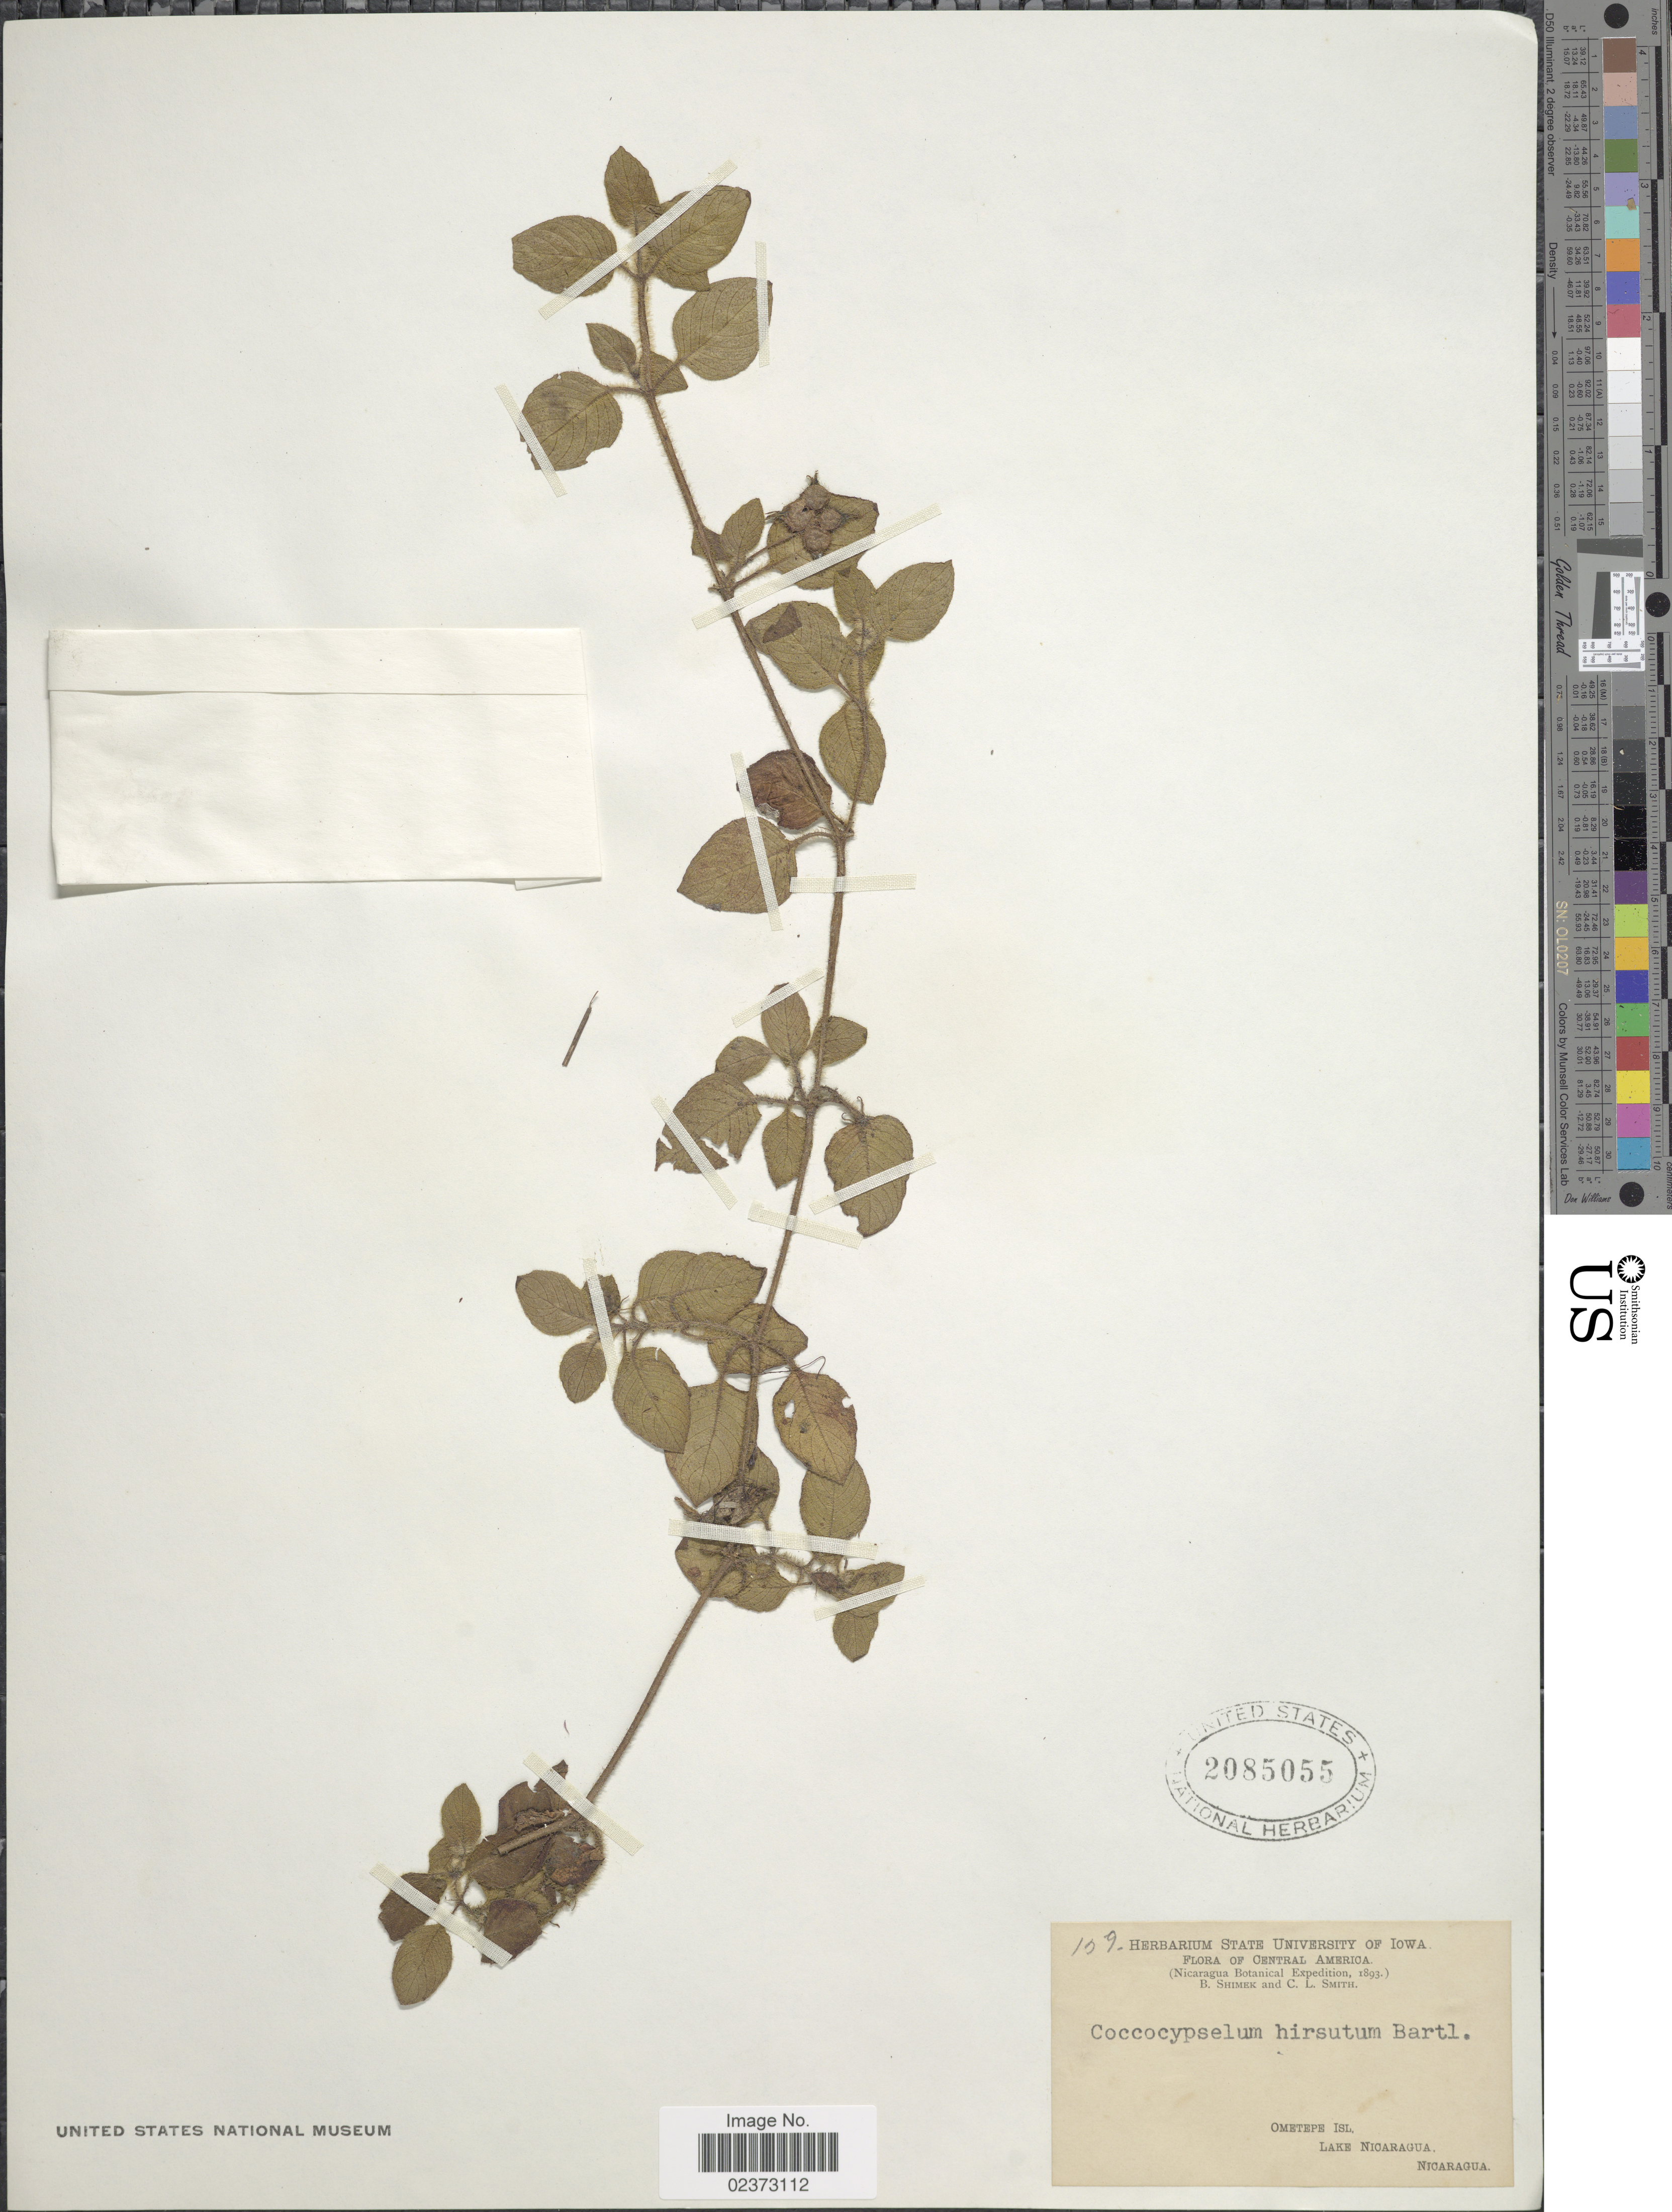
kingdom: Plantae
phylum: Tracheophyta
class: Magnoliopsida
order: Gentianales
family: Rubiaceae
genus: Coccocypselum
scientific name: Coccocypselum hispidulum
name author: (Standl.) Standl.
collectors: B. Shimek & C. L. Smith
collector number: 159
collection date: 1893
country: Nicaragua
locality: Ometepe Isl., Lake Nicaragua, Nicaragua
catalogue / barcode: US 2085055